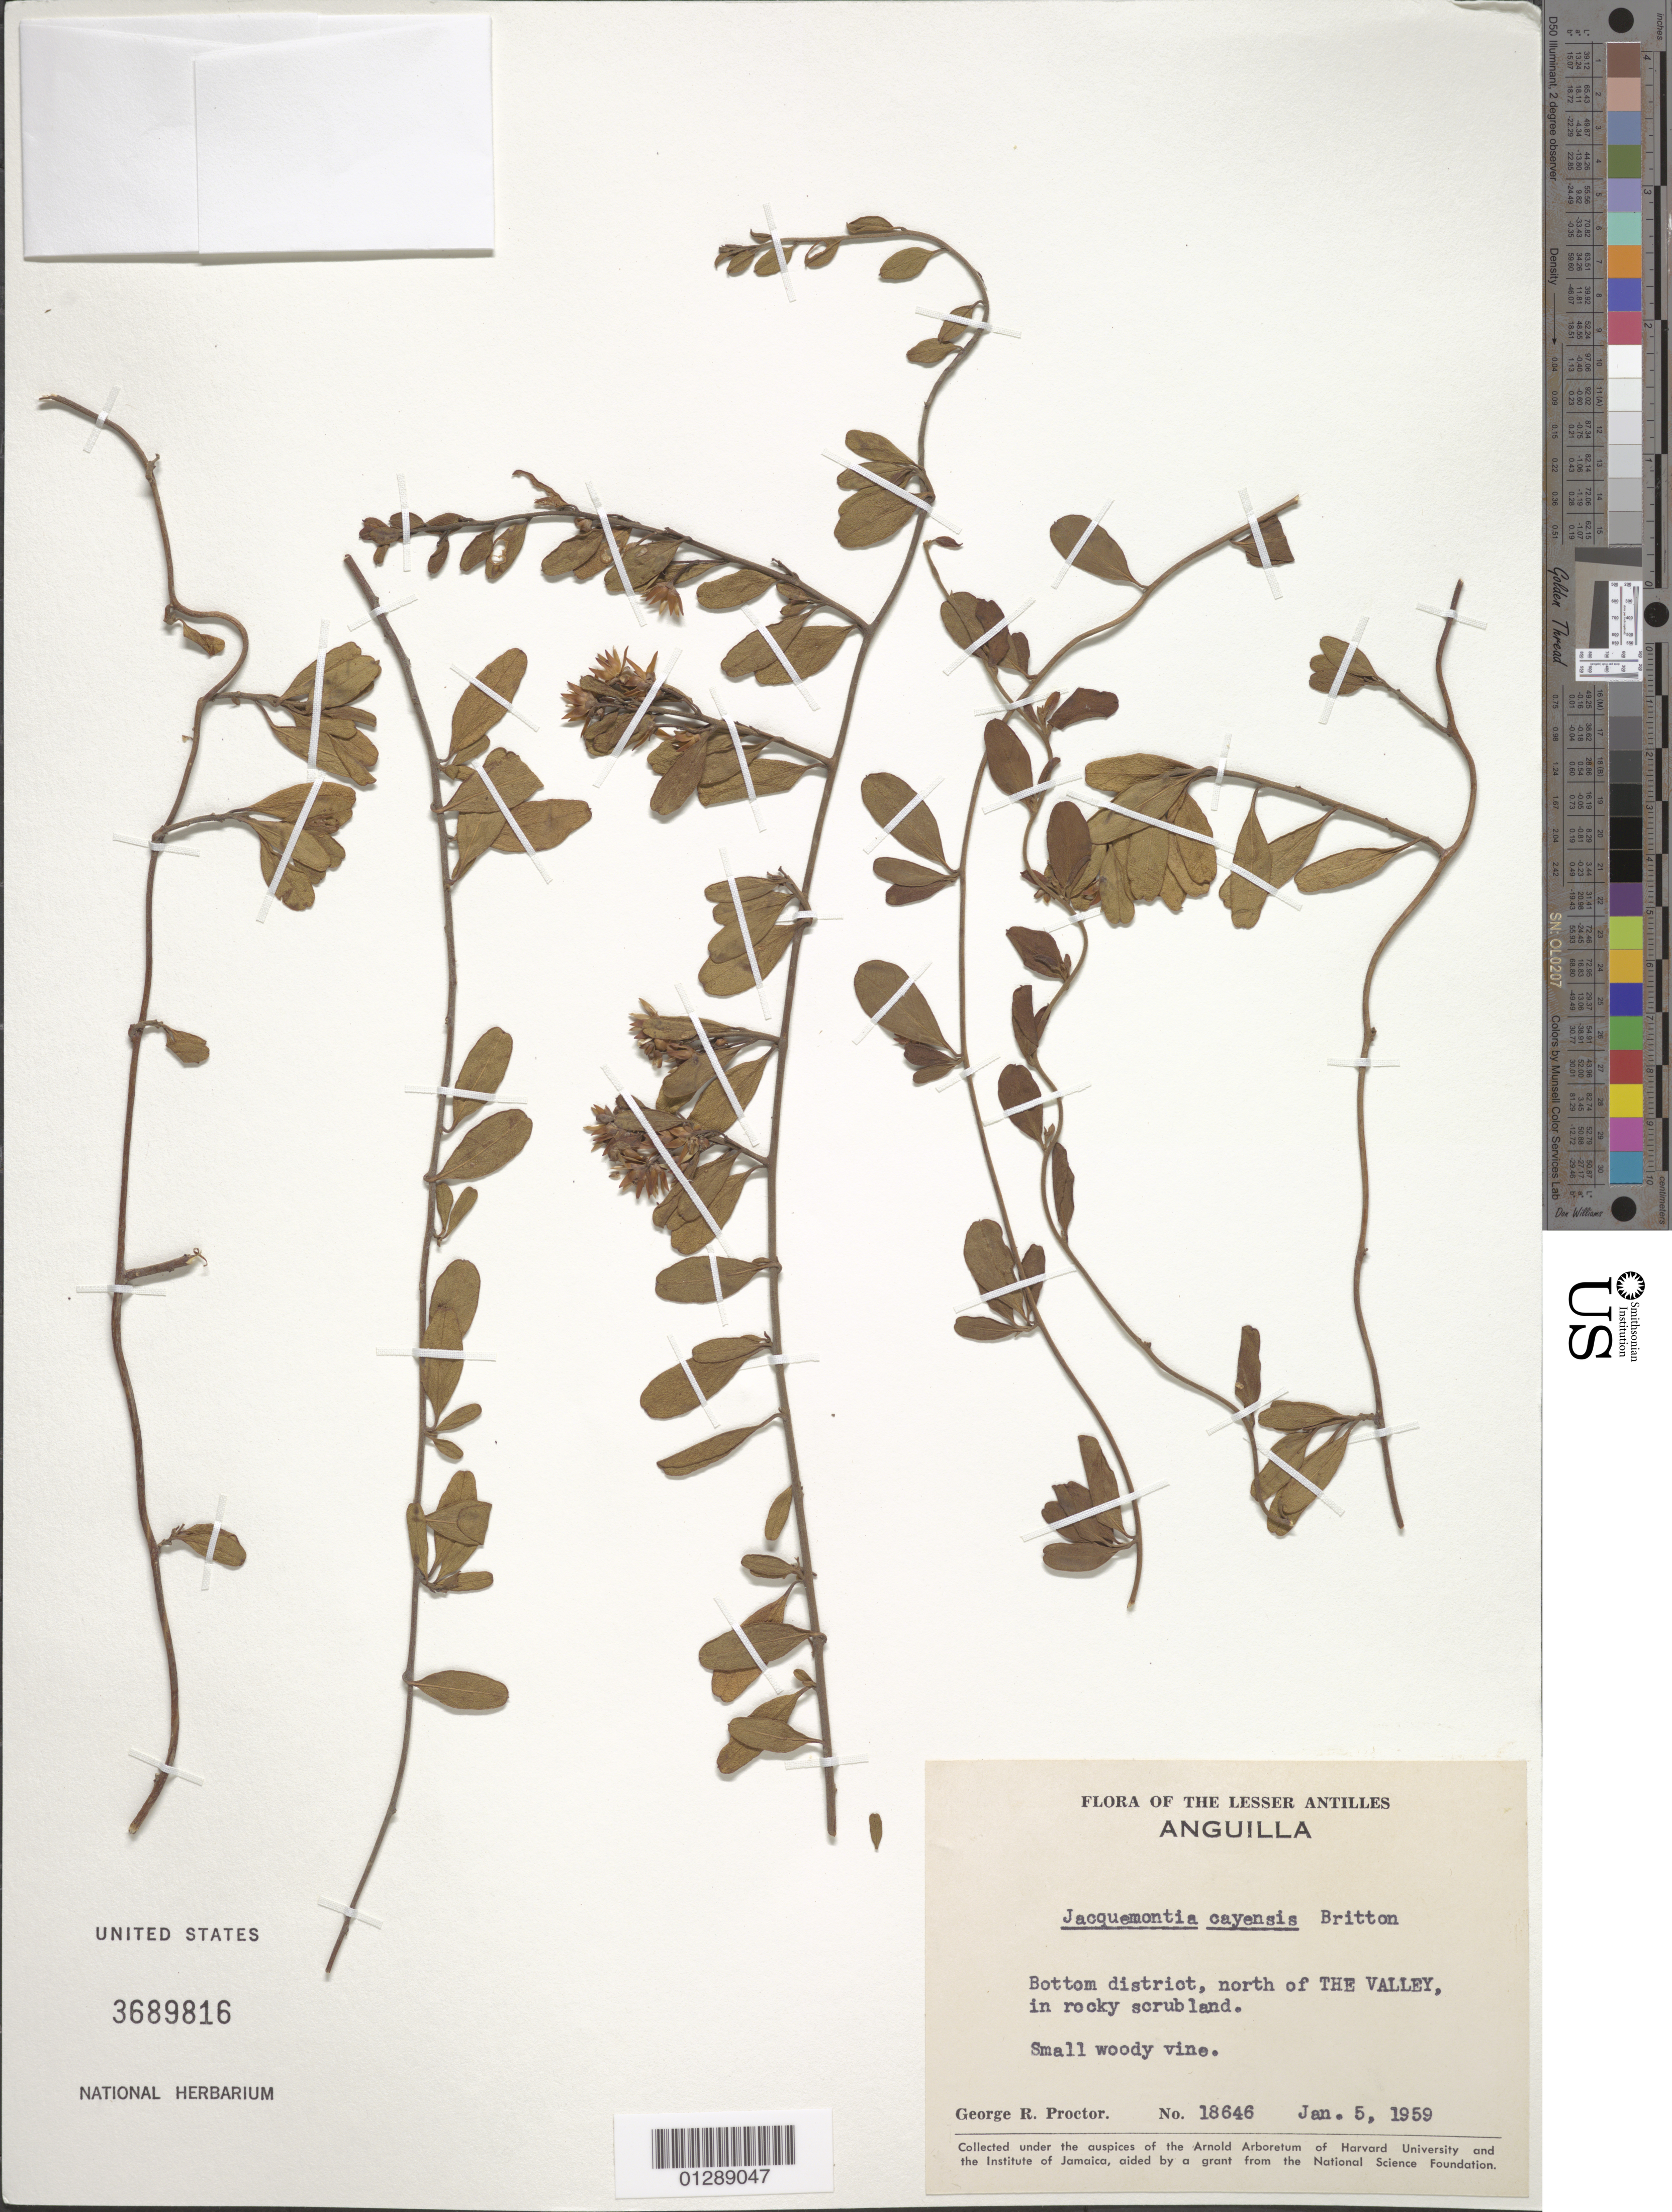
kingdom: Plantae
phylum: Tracheophyta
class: Magnoliopsida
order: Solanales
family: Convolvulaceae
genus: Jacquemontia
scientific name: Jacquemontia cayensis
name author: Britton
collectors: G. R. Proctor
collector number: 18646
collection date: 1959-01-05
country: Anguilla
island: Anguilla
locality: Bottom District, N of The Valley.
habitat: In rocky scrubland.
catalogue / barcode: US 3689816